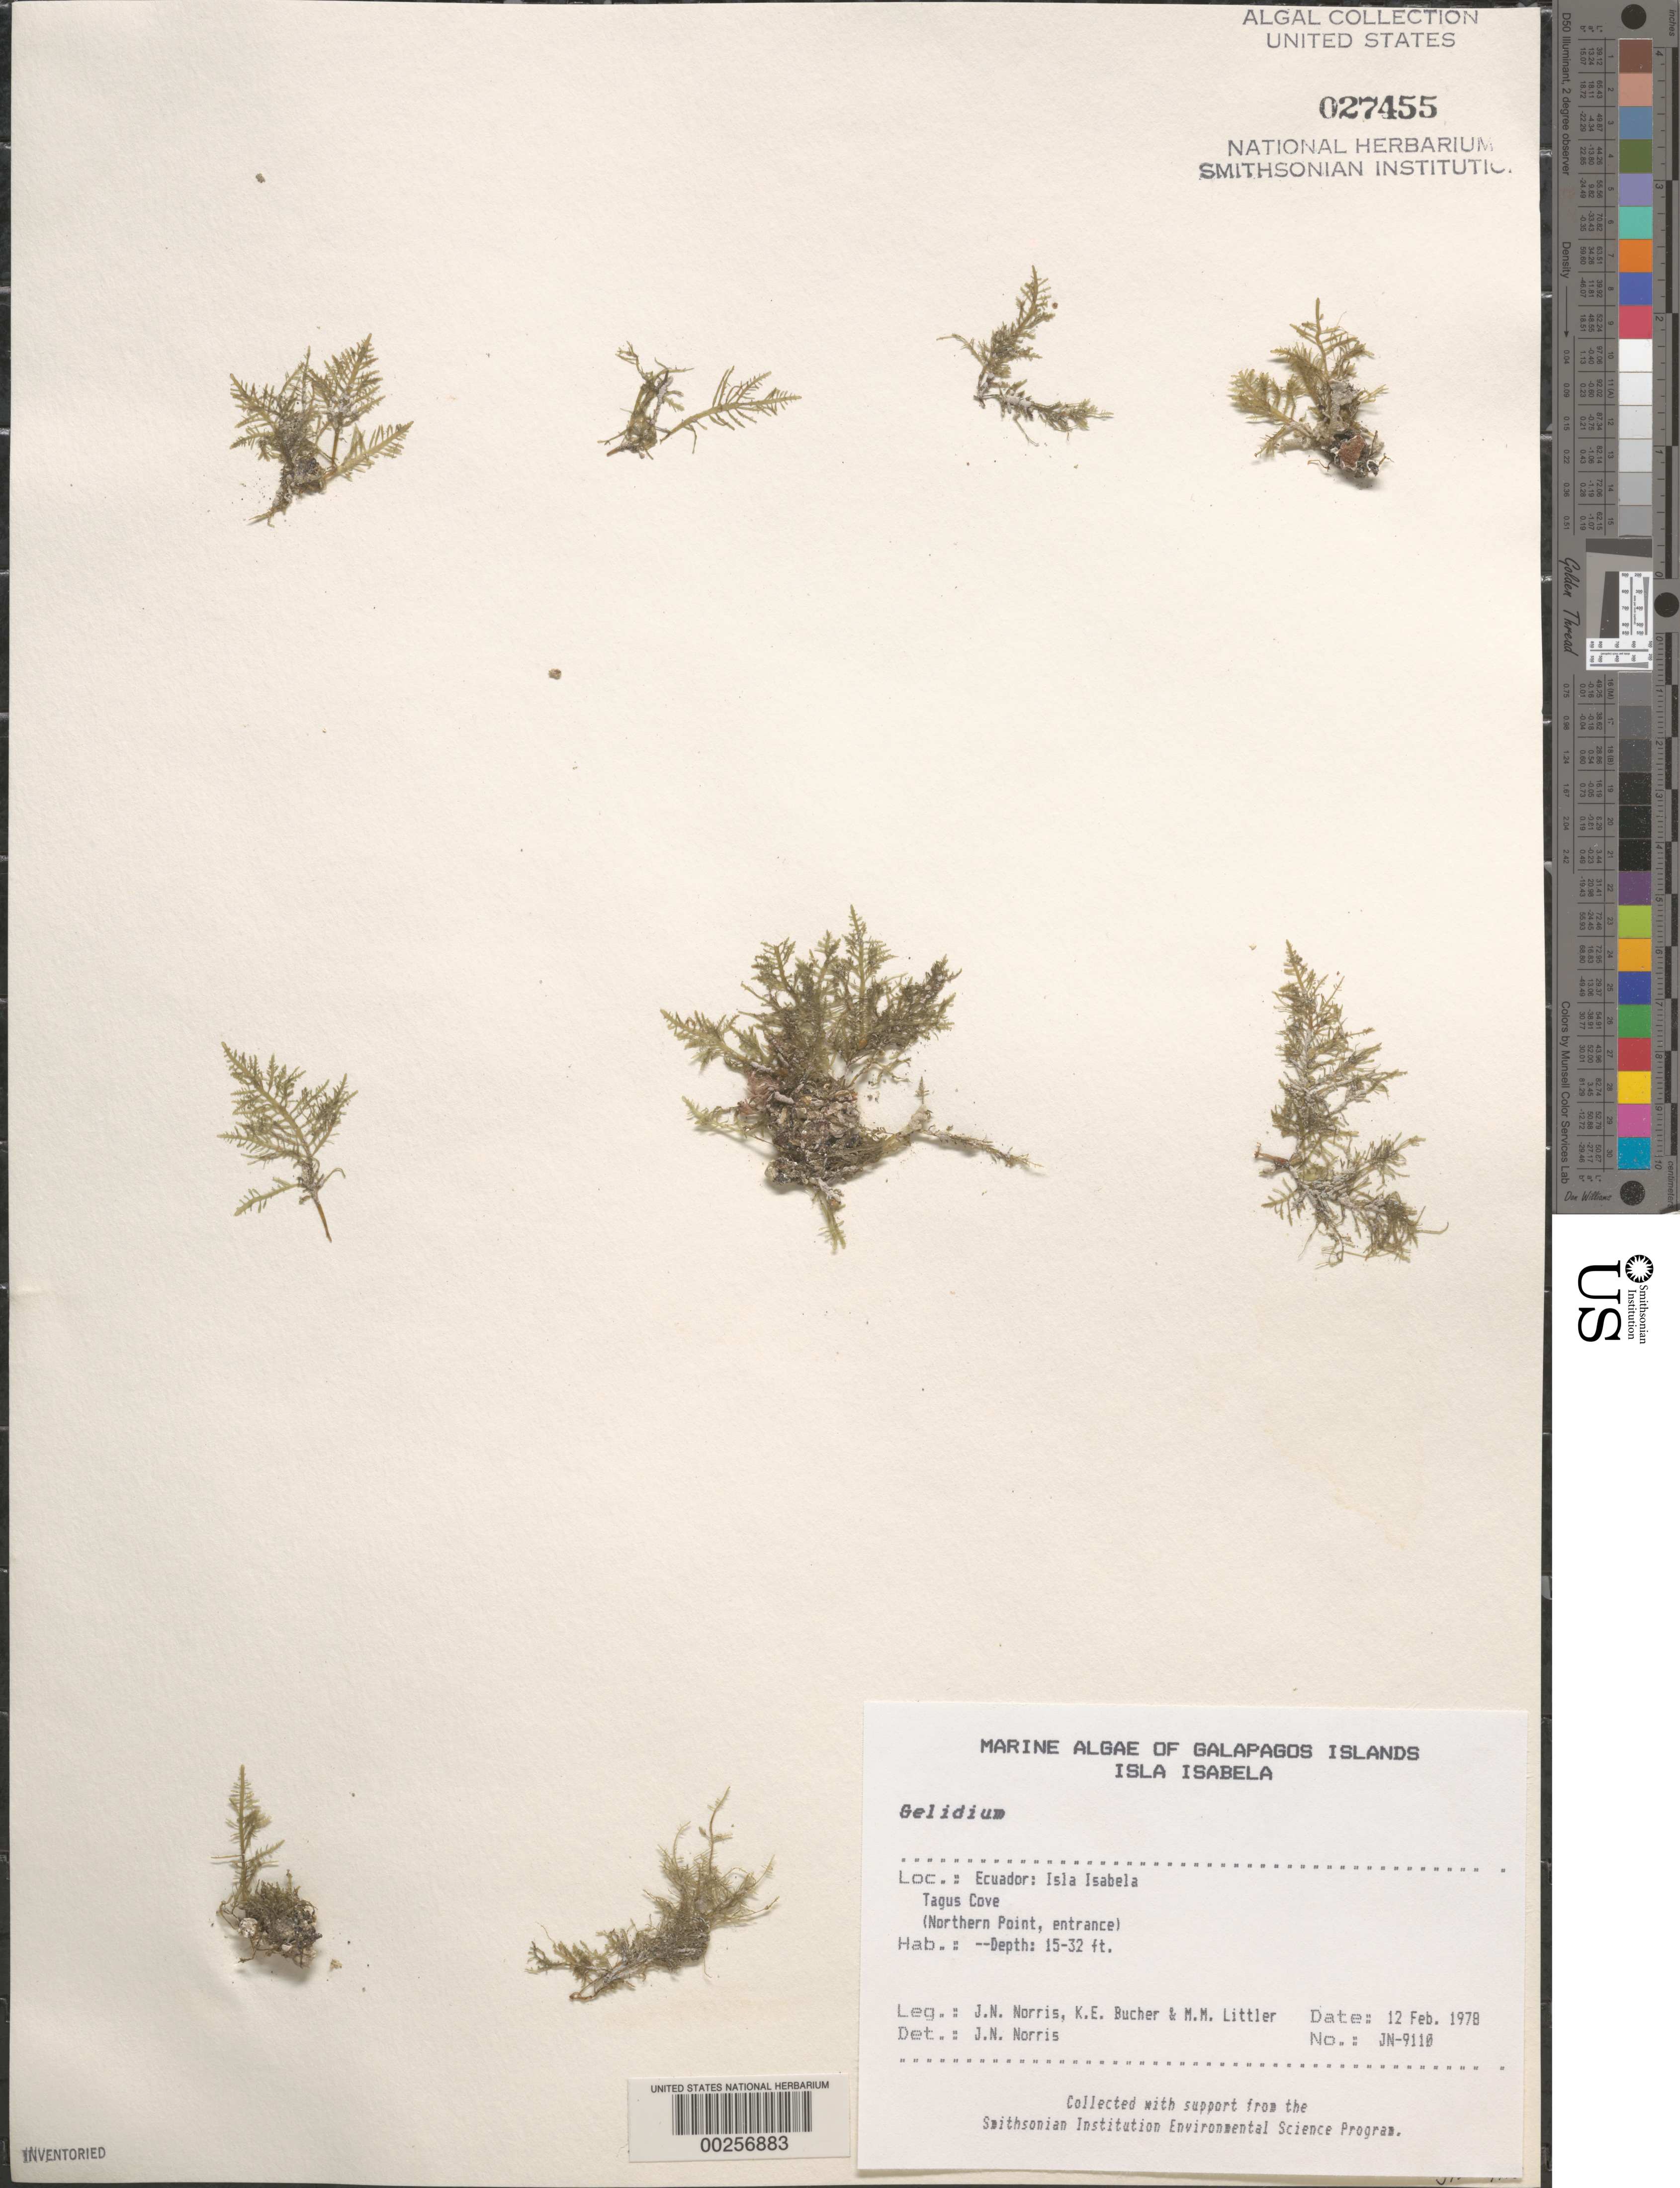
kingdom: Plantae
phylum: Rhodophyta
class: Florideophyceae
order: Gelidiales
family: Gelidiaceae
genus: Gelidium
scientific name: Gelidium sp.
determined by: Norris, James N.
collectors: J. N. Norris, K. E. Bucher & M. M. Littler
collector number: JN-9110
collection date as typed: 12 Feb 1978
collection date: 1978-02-12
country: Ecuador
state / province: Colón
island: Isabela [Albemarle]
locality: Tagus Cove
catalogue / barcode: US 27455